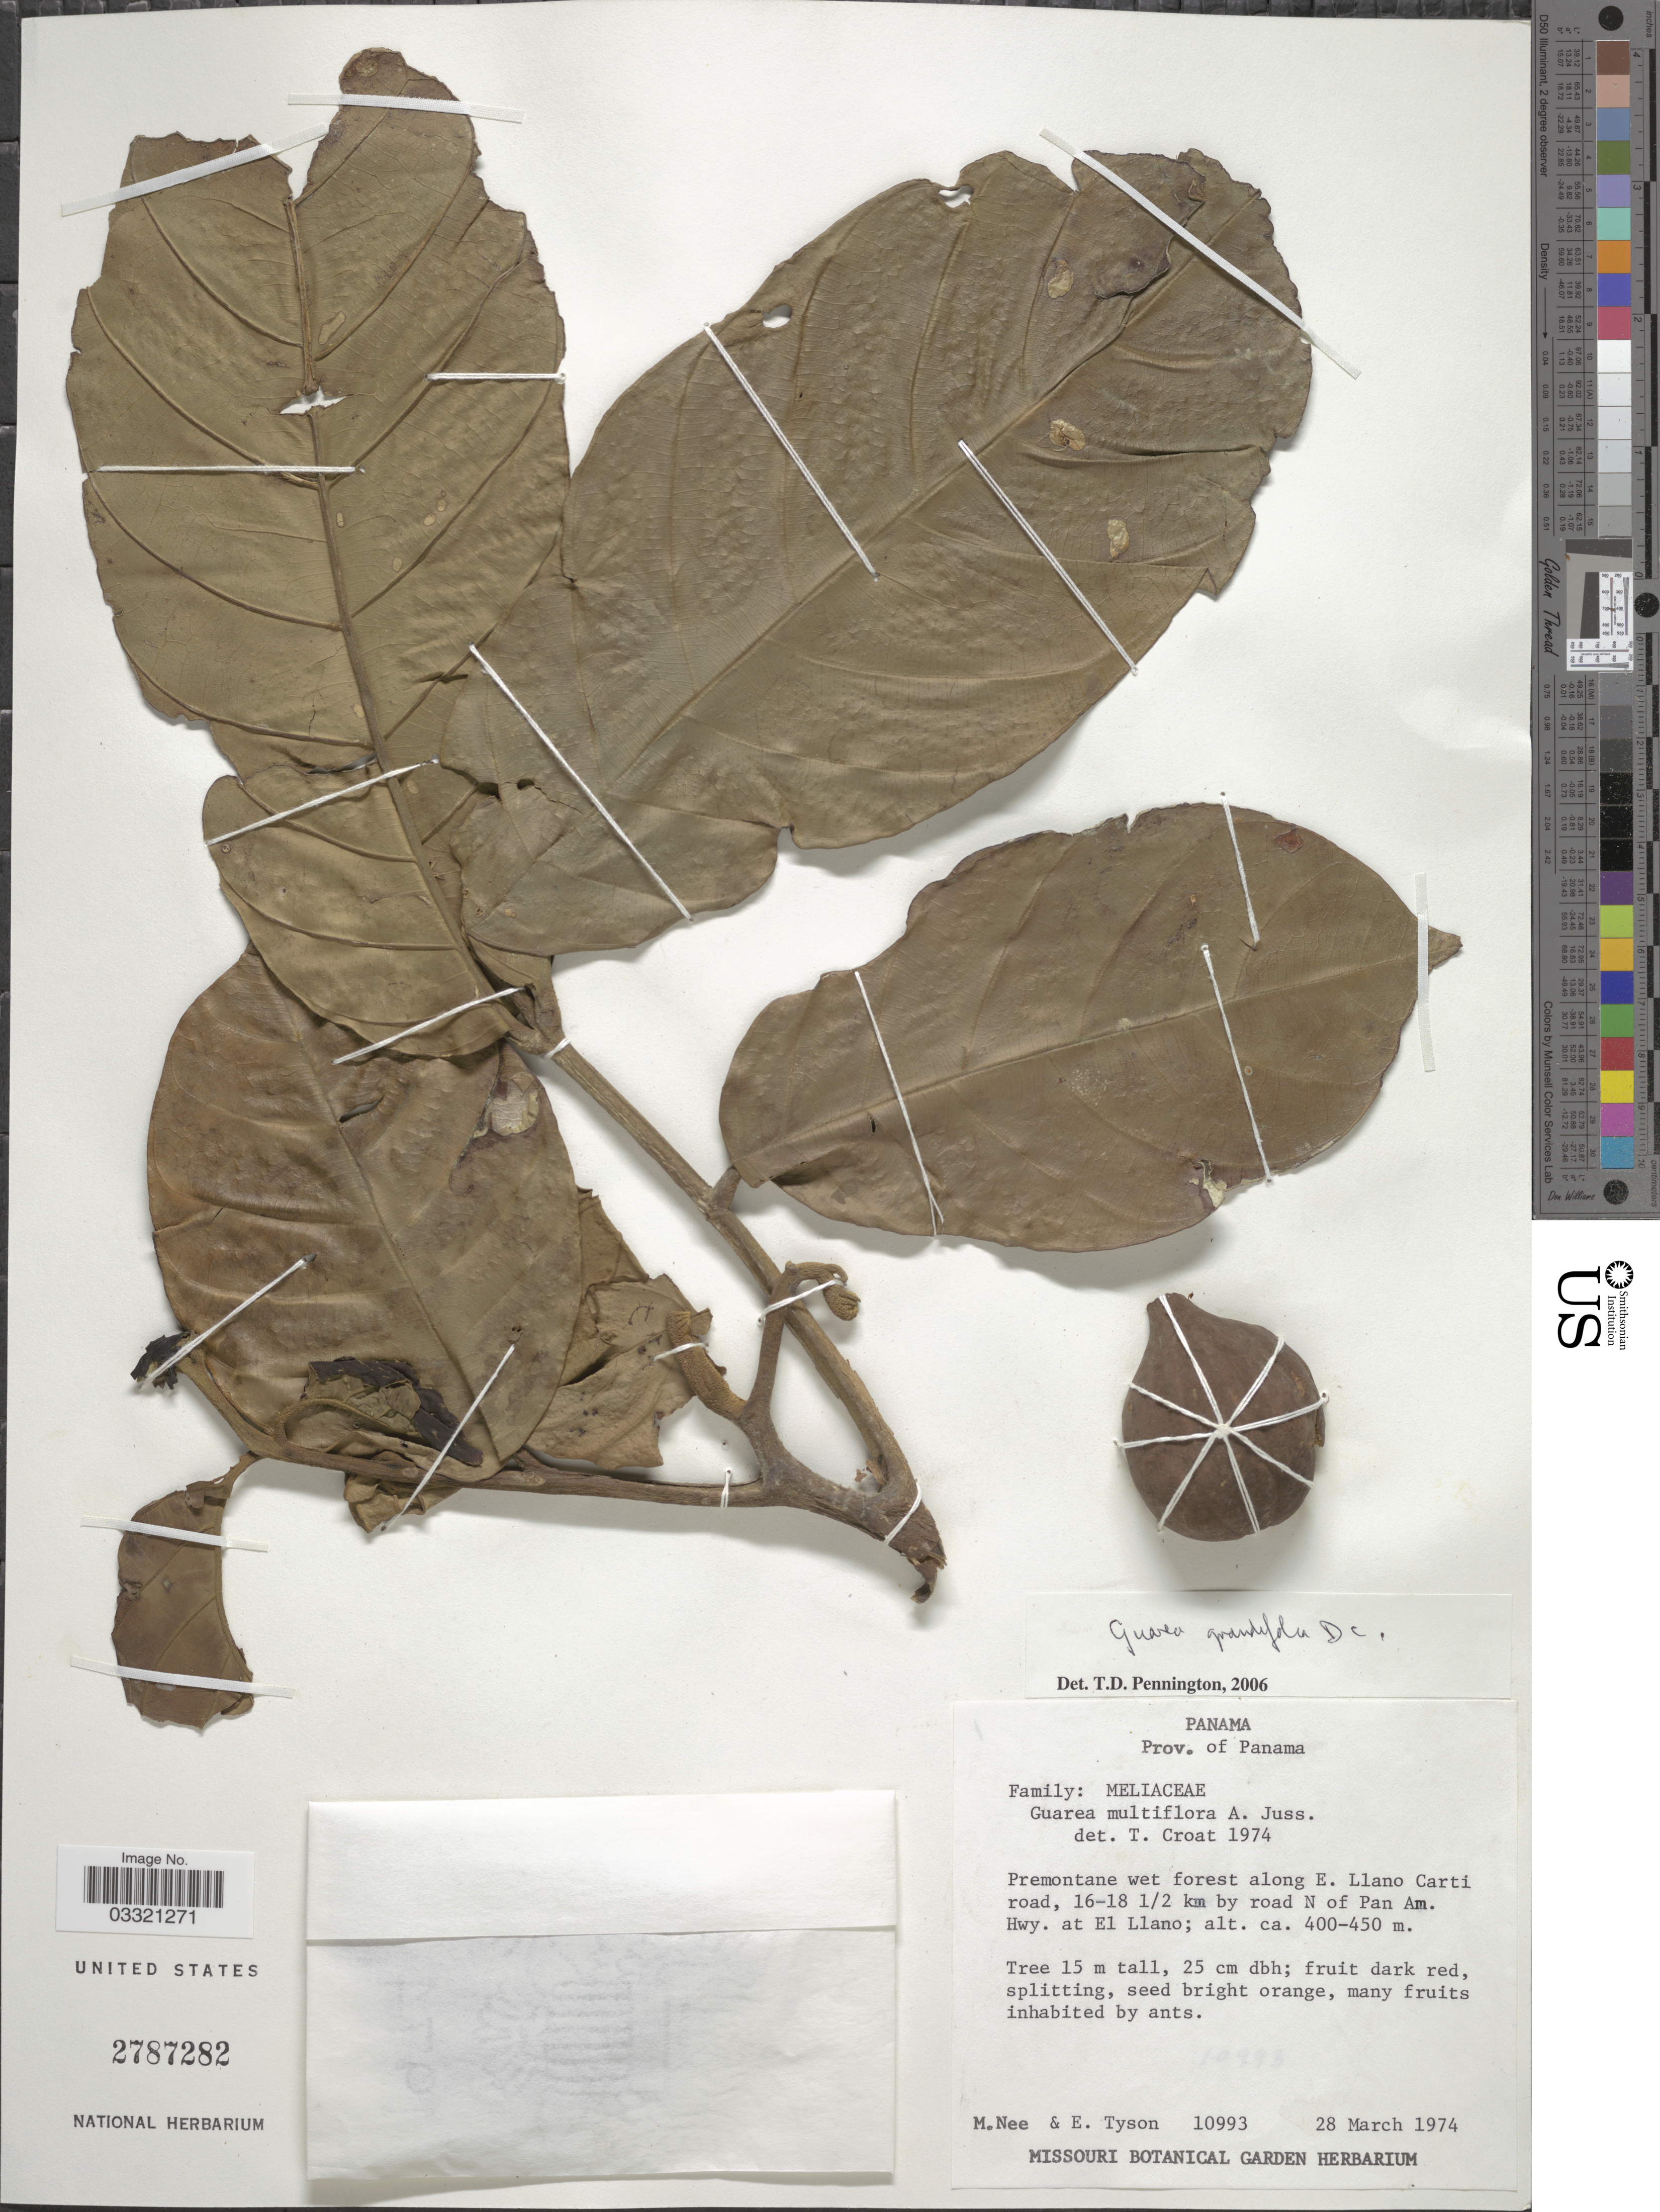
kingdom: Plantae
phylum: Tracheophyta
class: Magnoliopsida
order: Sapindales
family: Meliaceae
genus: Guarea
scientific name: Guarea grandifolia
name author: DC.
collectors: M. Nee & E. Tyson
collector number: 10993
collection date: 1974-03-28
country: Panama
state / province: Panamá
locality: Premontane wet forest along E. Llano Carti road, 16-18 1/2 km by road N of Pan Am. Hwy. at El Llano.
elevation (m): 400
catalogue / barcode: US 2787282